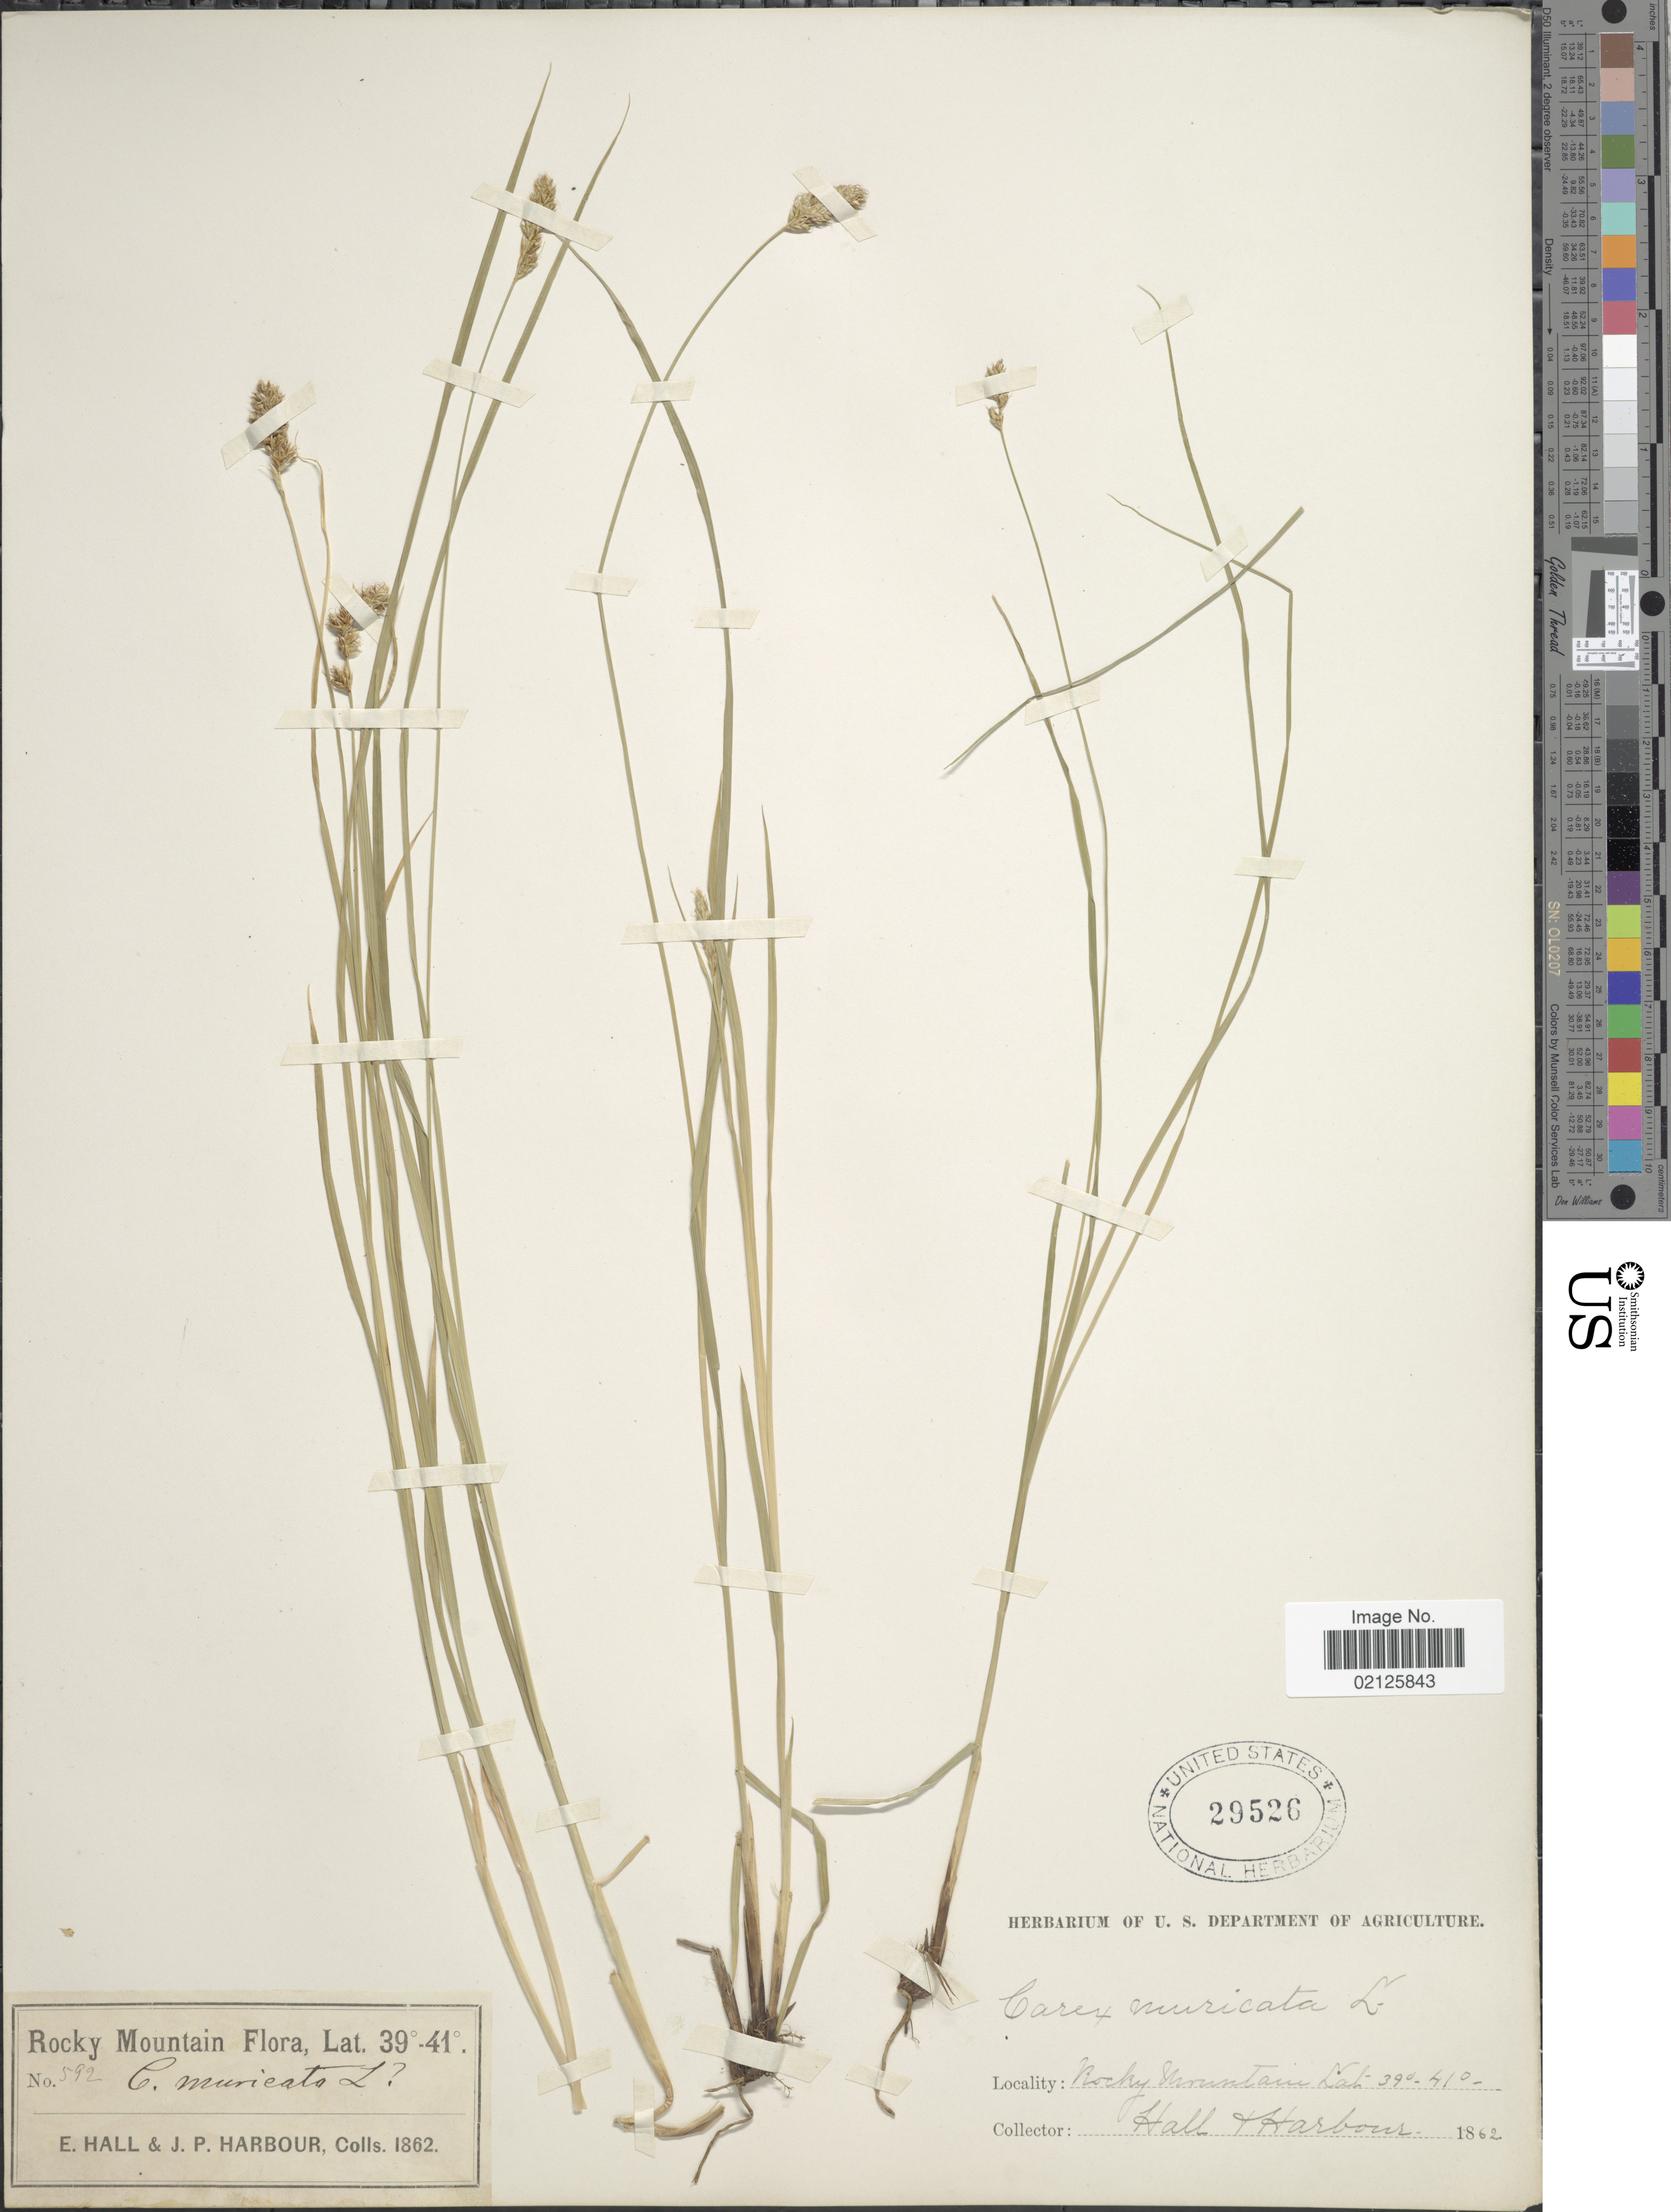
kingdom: Plantae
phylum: Tracheophyta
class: Liliopsida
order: Poales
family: Cyperaceae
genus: Carex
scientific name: Carex muricata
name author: L.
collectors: E. Hall & J. Harbour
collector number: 592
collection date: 1862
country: United States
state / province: Colorado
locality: Rocky Mtns.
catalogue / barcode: US 29526